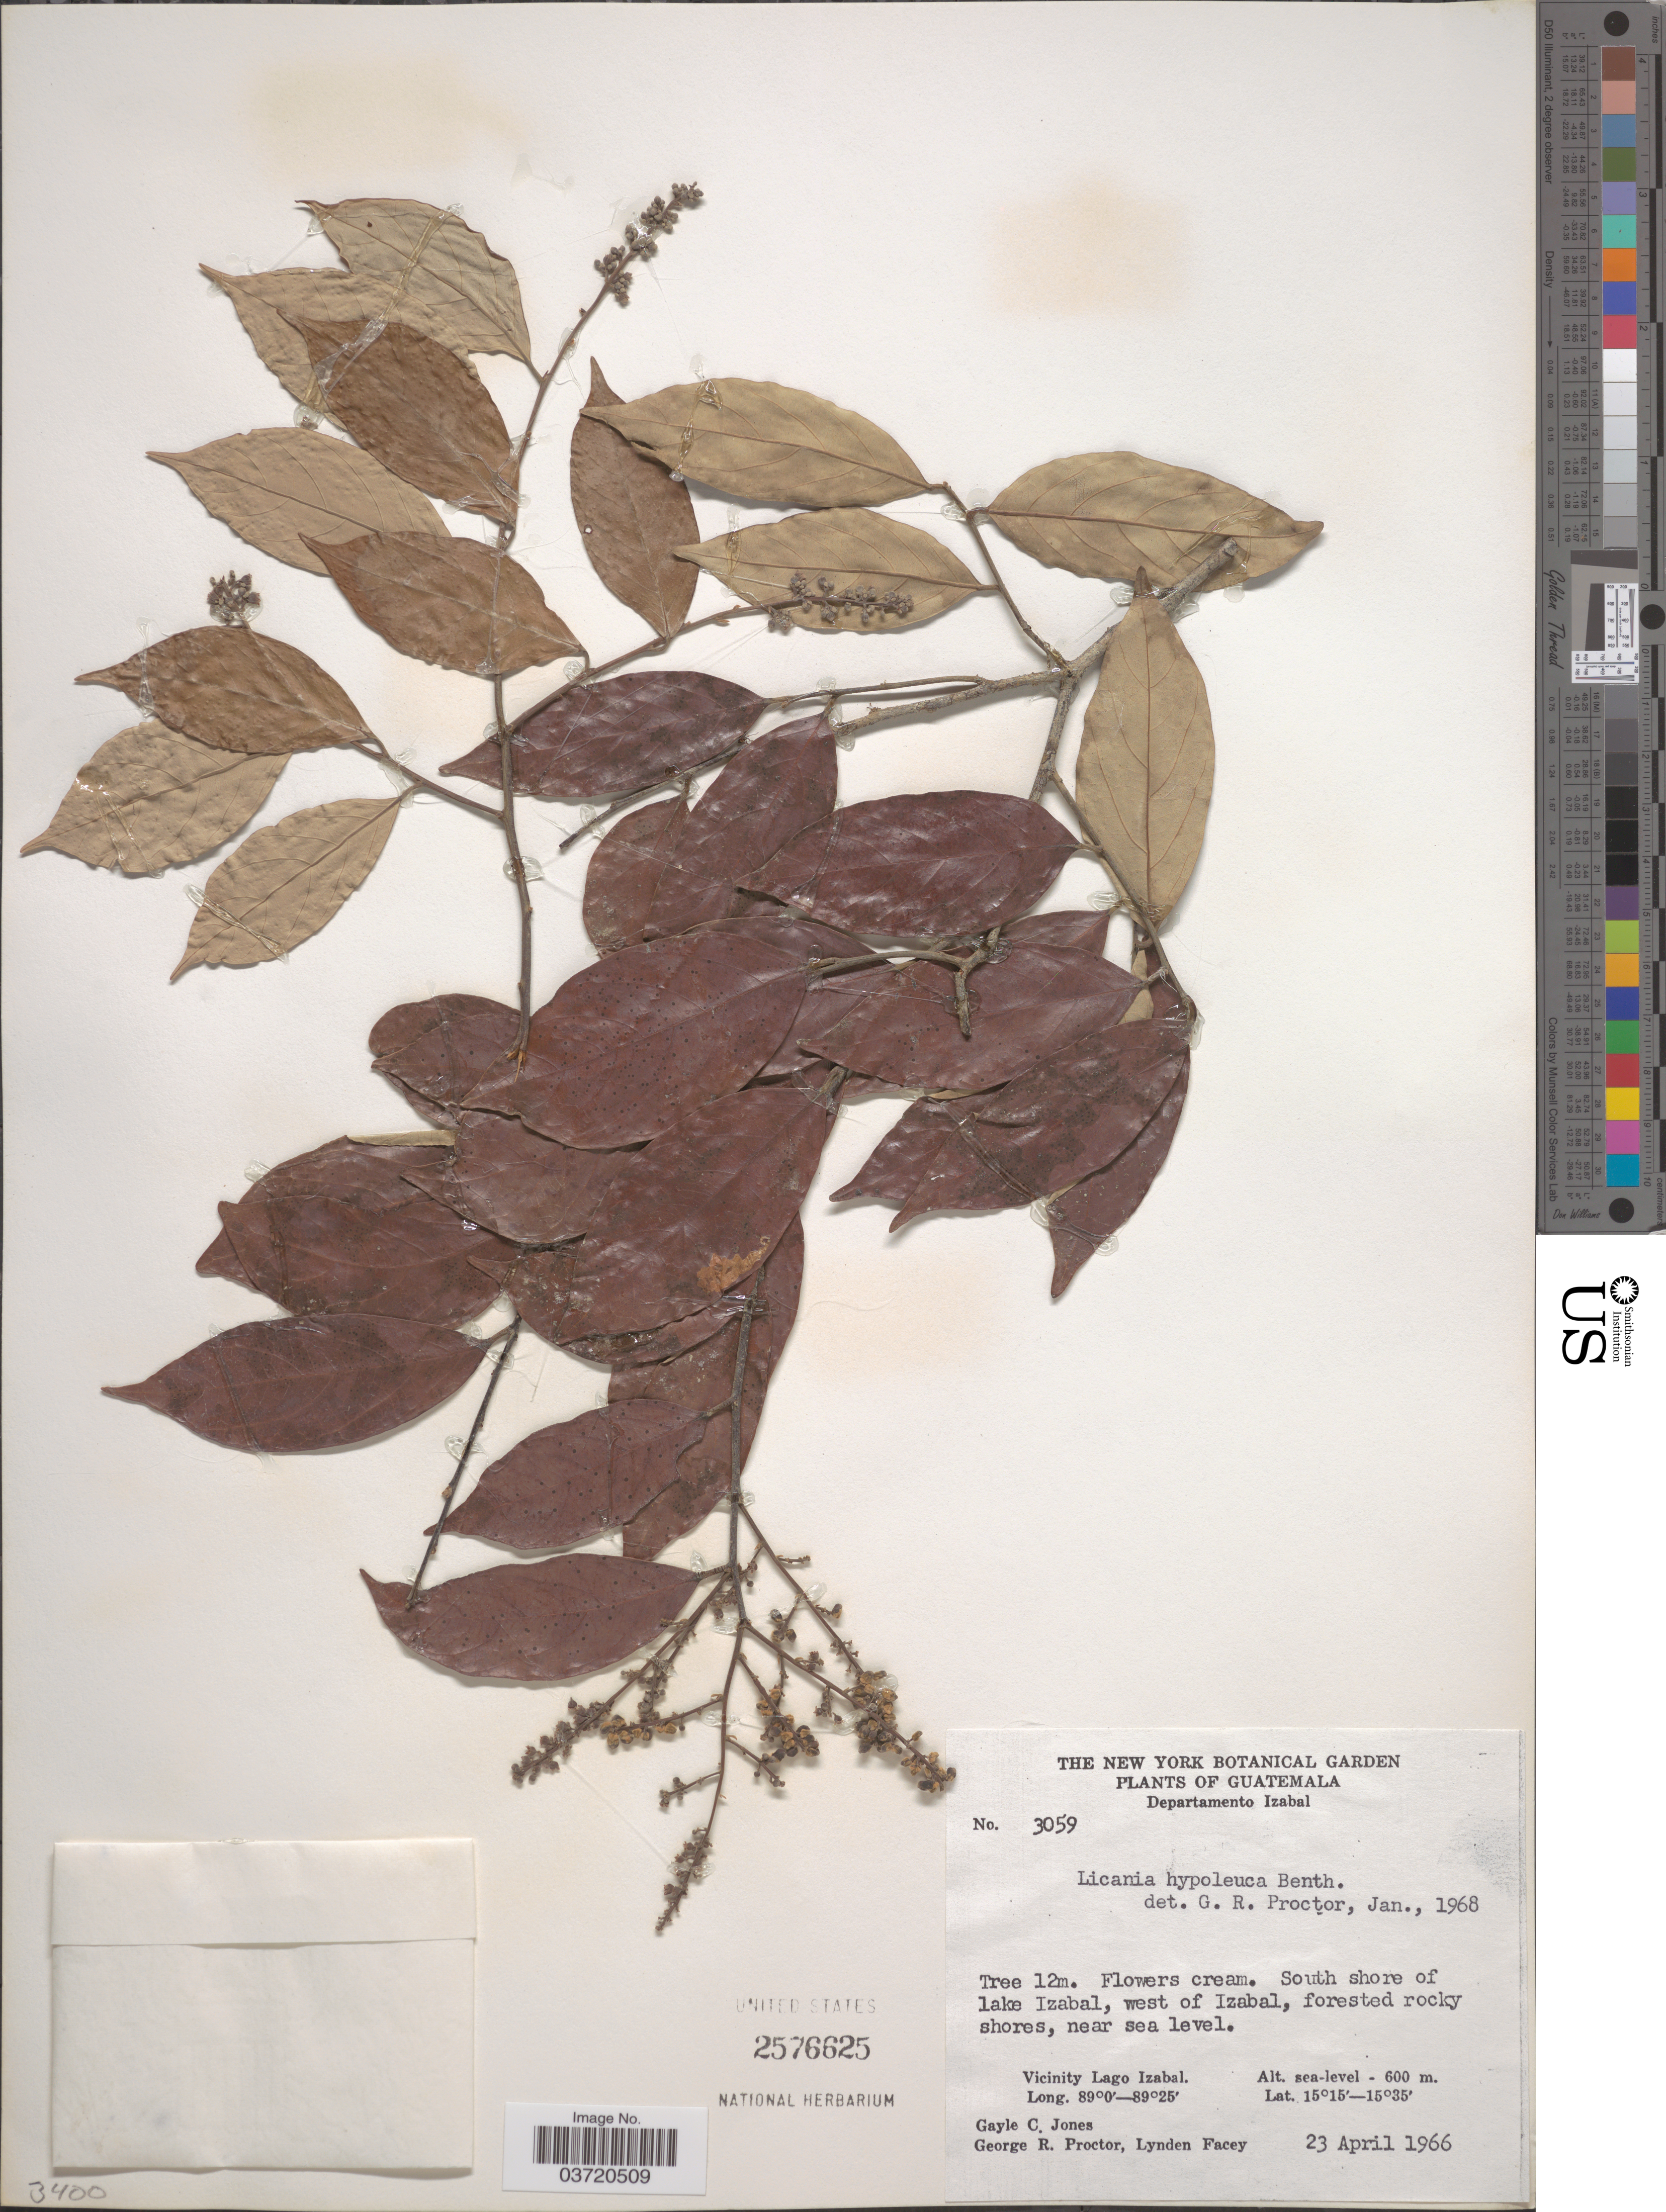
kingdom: Plantae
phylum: Tracheophyta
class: Magnoliopsida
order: Malpighiales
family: Chrysobalanaceae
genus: Licania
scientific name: Licania hypoleuca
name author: Benth.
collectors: G. C. Jones, G. R. Proctor & L. Facey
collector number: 3059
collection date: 1966-04-23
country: Guatemala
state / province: Izabal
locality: Departamento Izabal. South shore of lake Izabal, west of Izabal. Vicinity Lago Izabal.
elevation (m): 0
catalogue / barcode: US 2576625